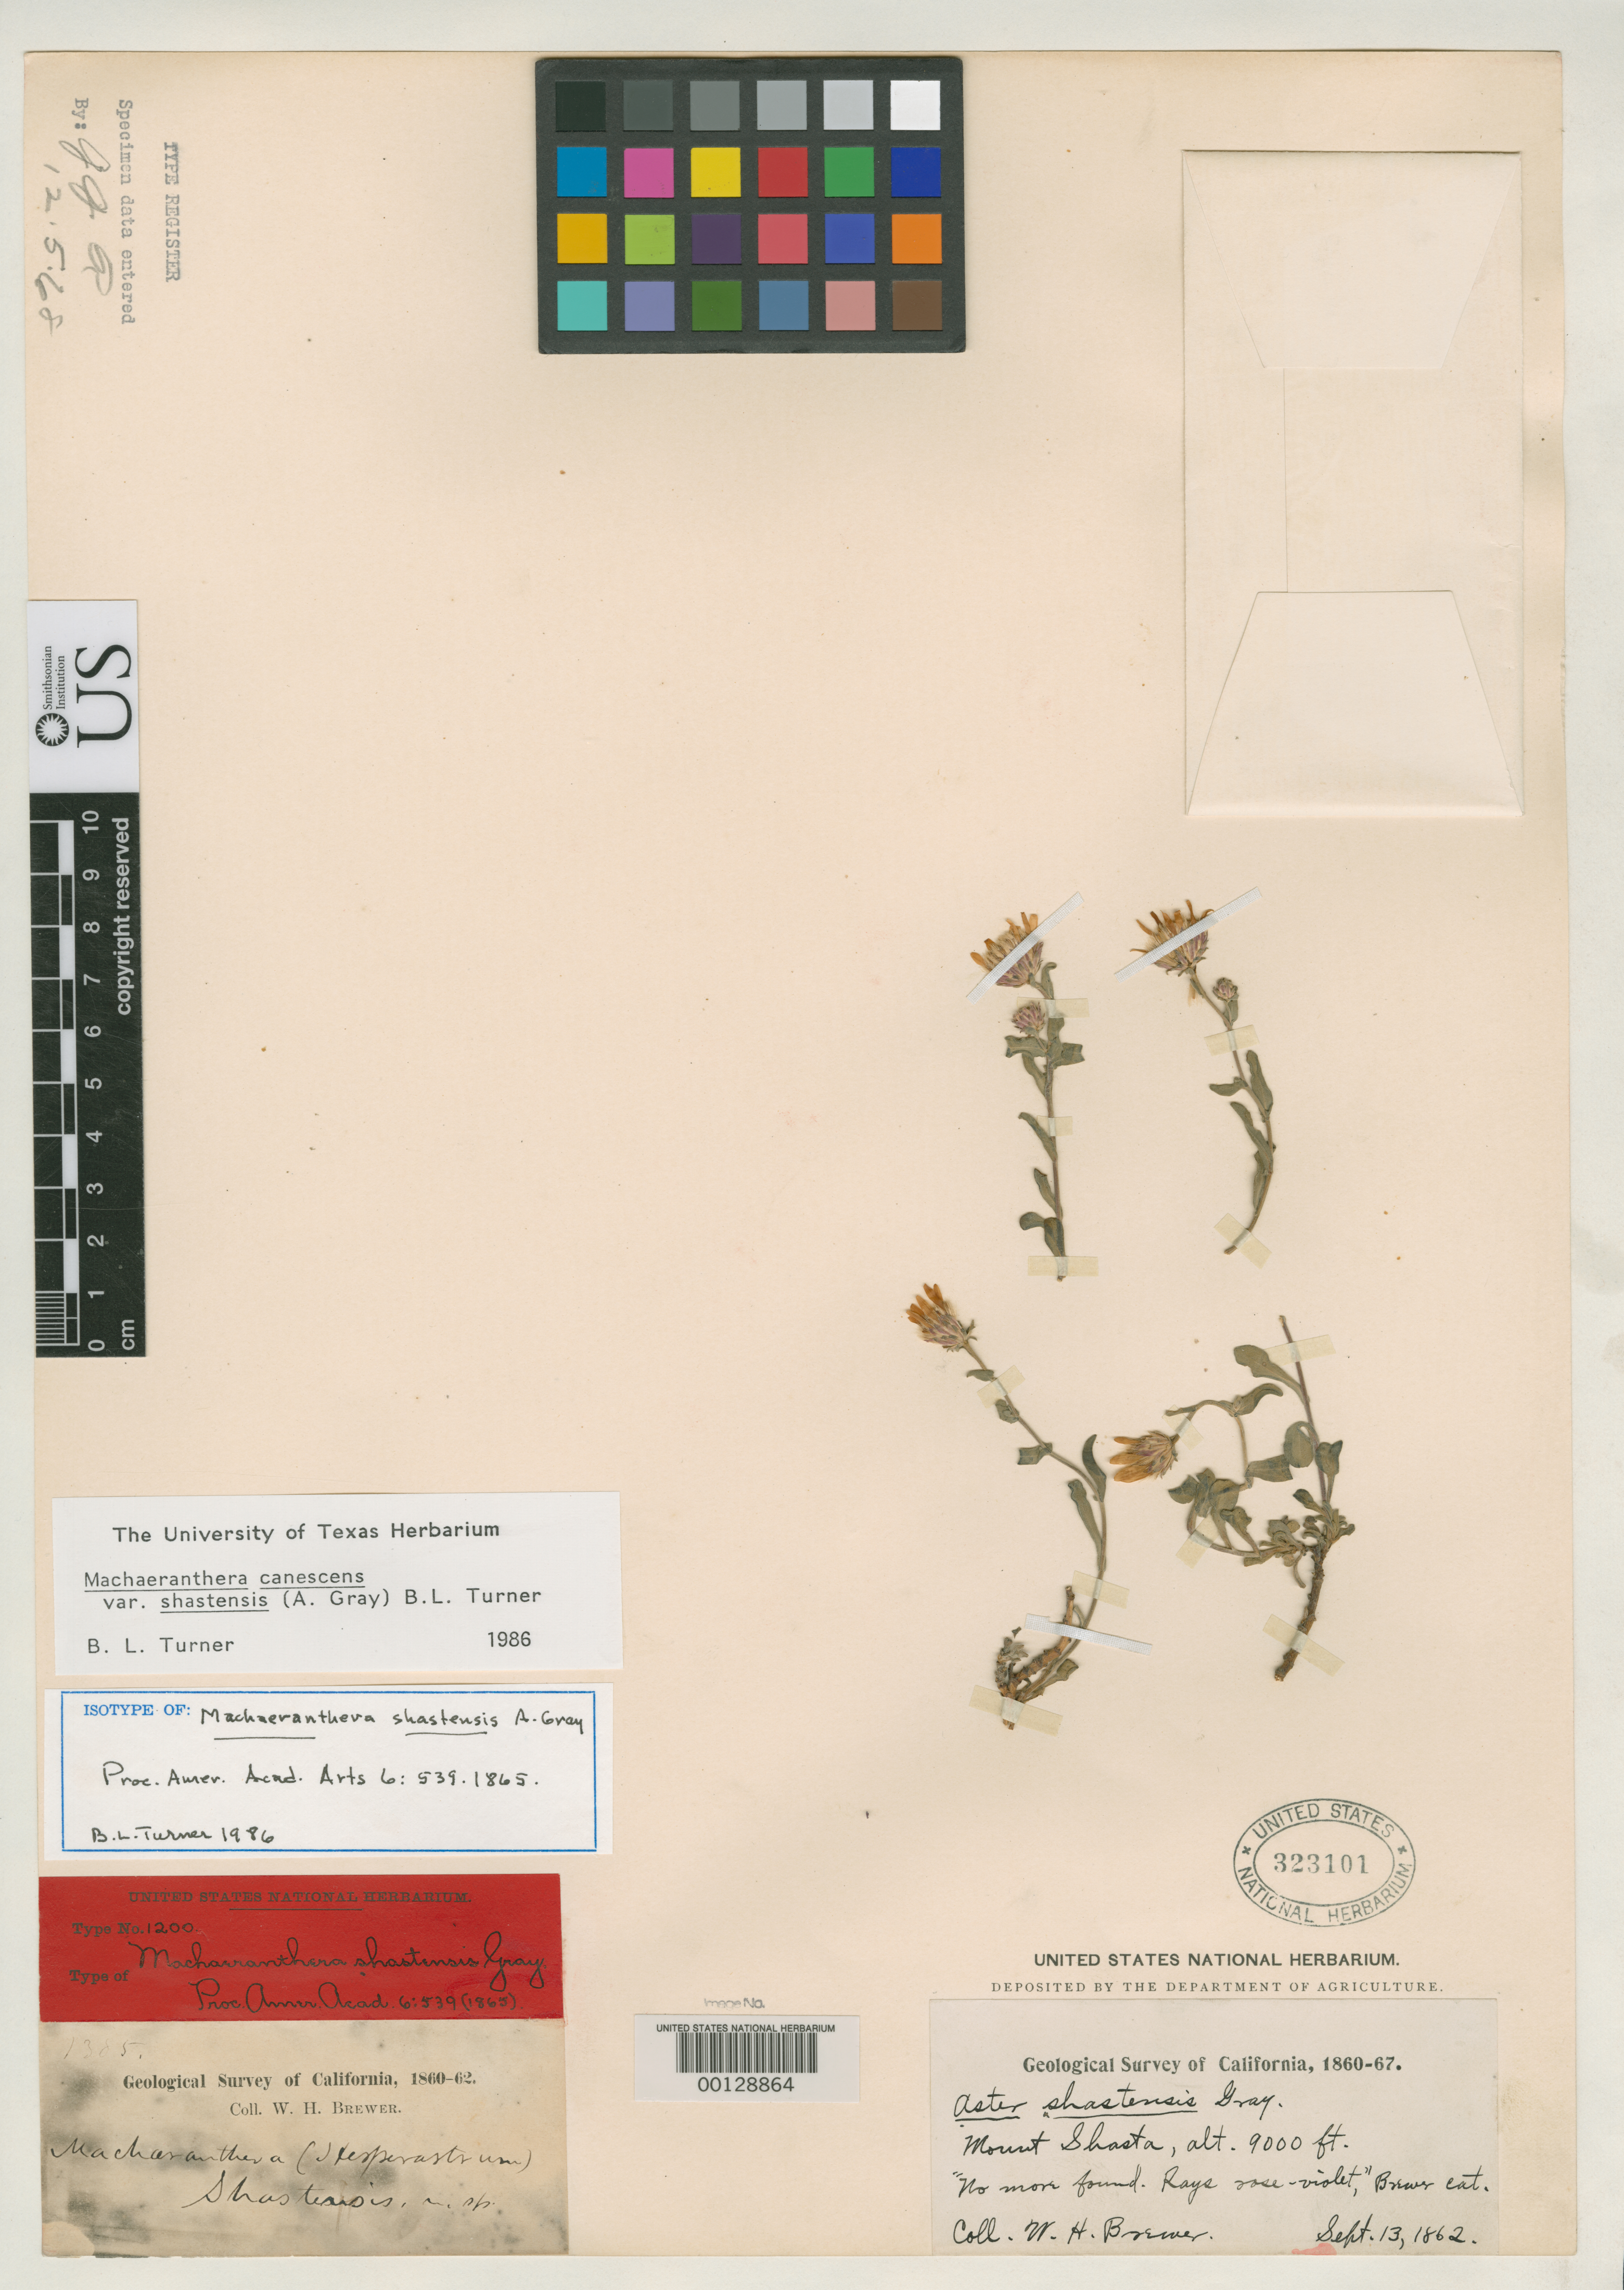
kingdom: Plantae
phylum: Tracheophyta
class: Magnoliopsida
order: Asterales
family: Asteraceae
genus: Machaeranthera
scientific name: Machaeranthera shastensis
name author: A. Gray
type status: Type Collection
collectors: W. H. Brewer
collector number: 1385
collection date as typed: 13 Sep 1862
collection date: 1862-09-13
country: United States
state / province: California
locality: Mt. Shasta.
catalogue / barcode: US 323101